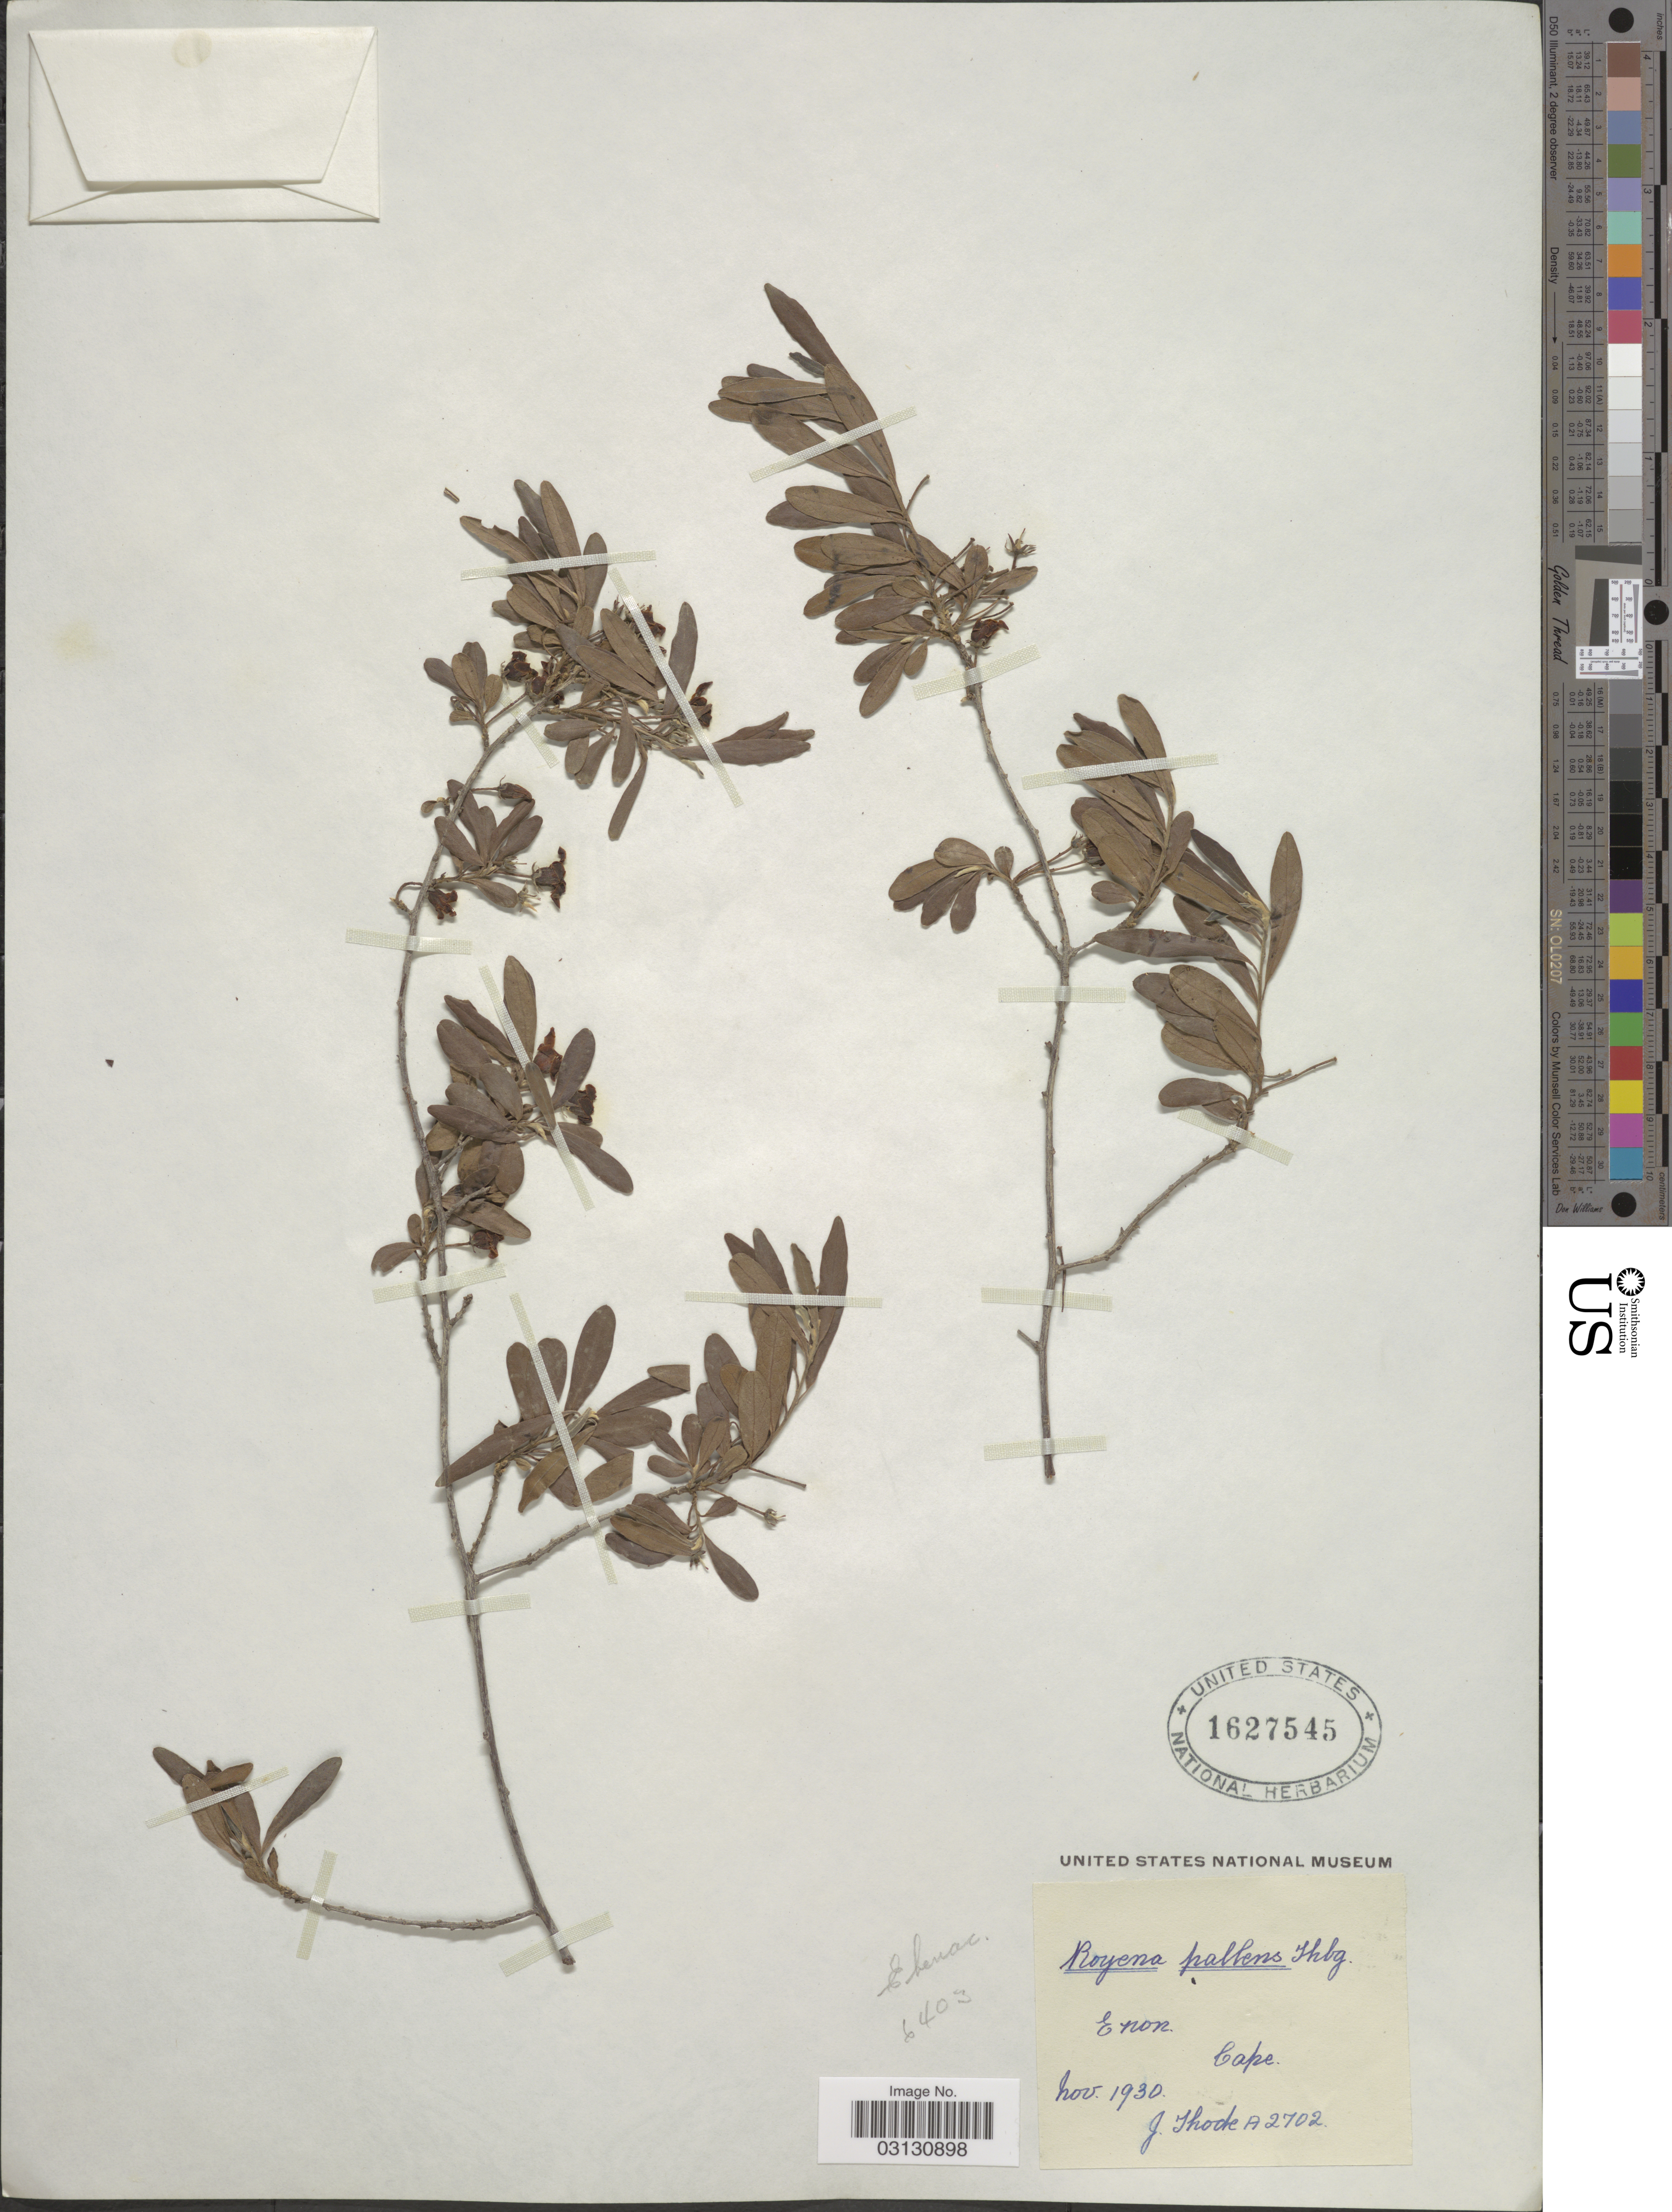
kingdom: Plantae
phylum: Tracheophyta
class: Magnoliopsida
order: Ericales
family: Ebenaceae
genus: Royena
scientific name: Royena pallens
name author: Thunb.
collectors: J. Thode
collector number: A2702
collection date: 1930-11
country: South Africa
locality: Enon. Cape.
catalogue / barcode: US 1627545